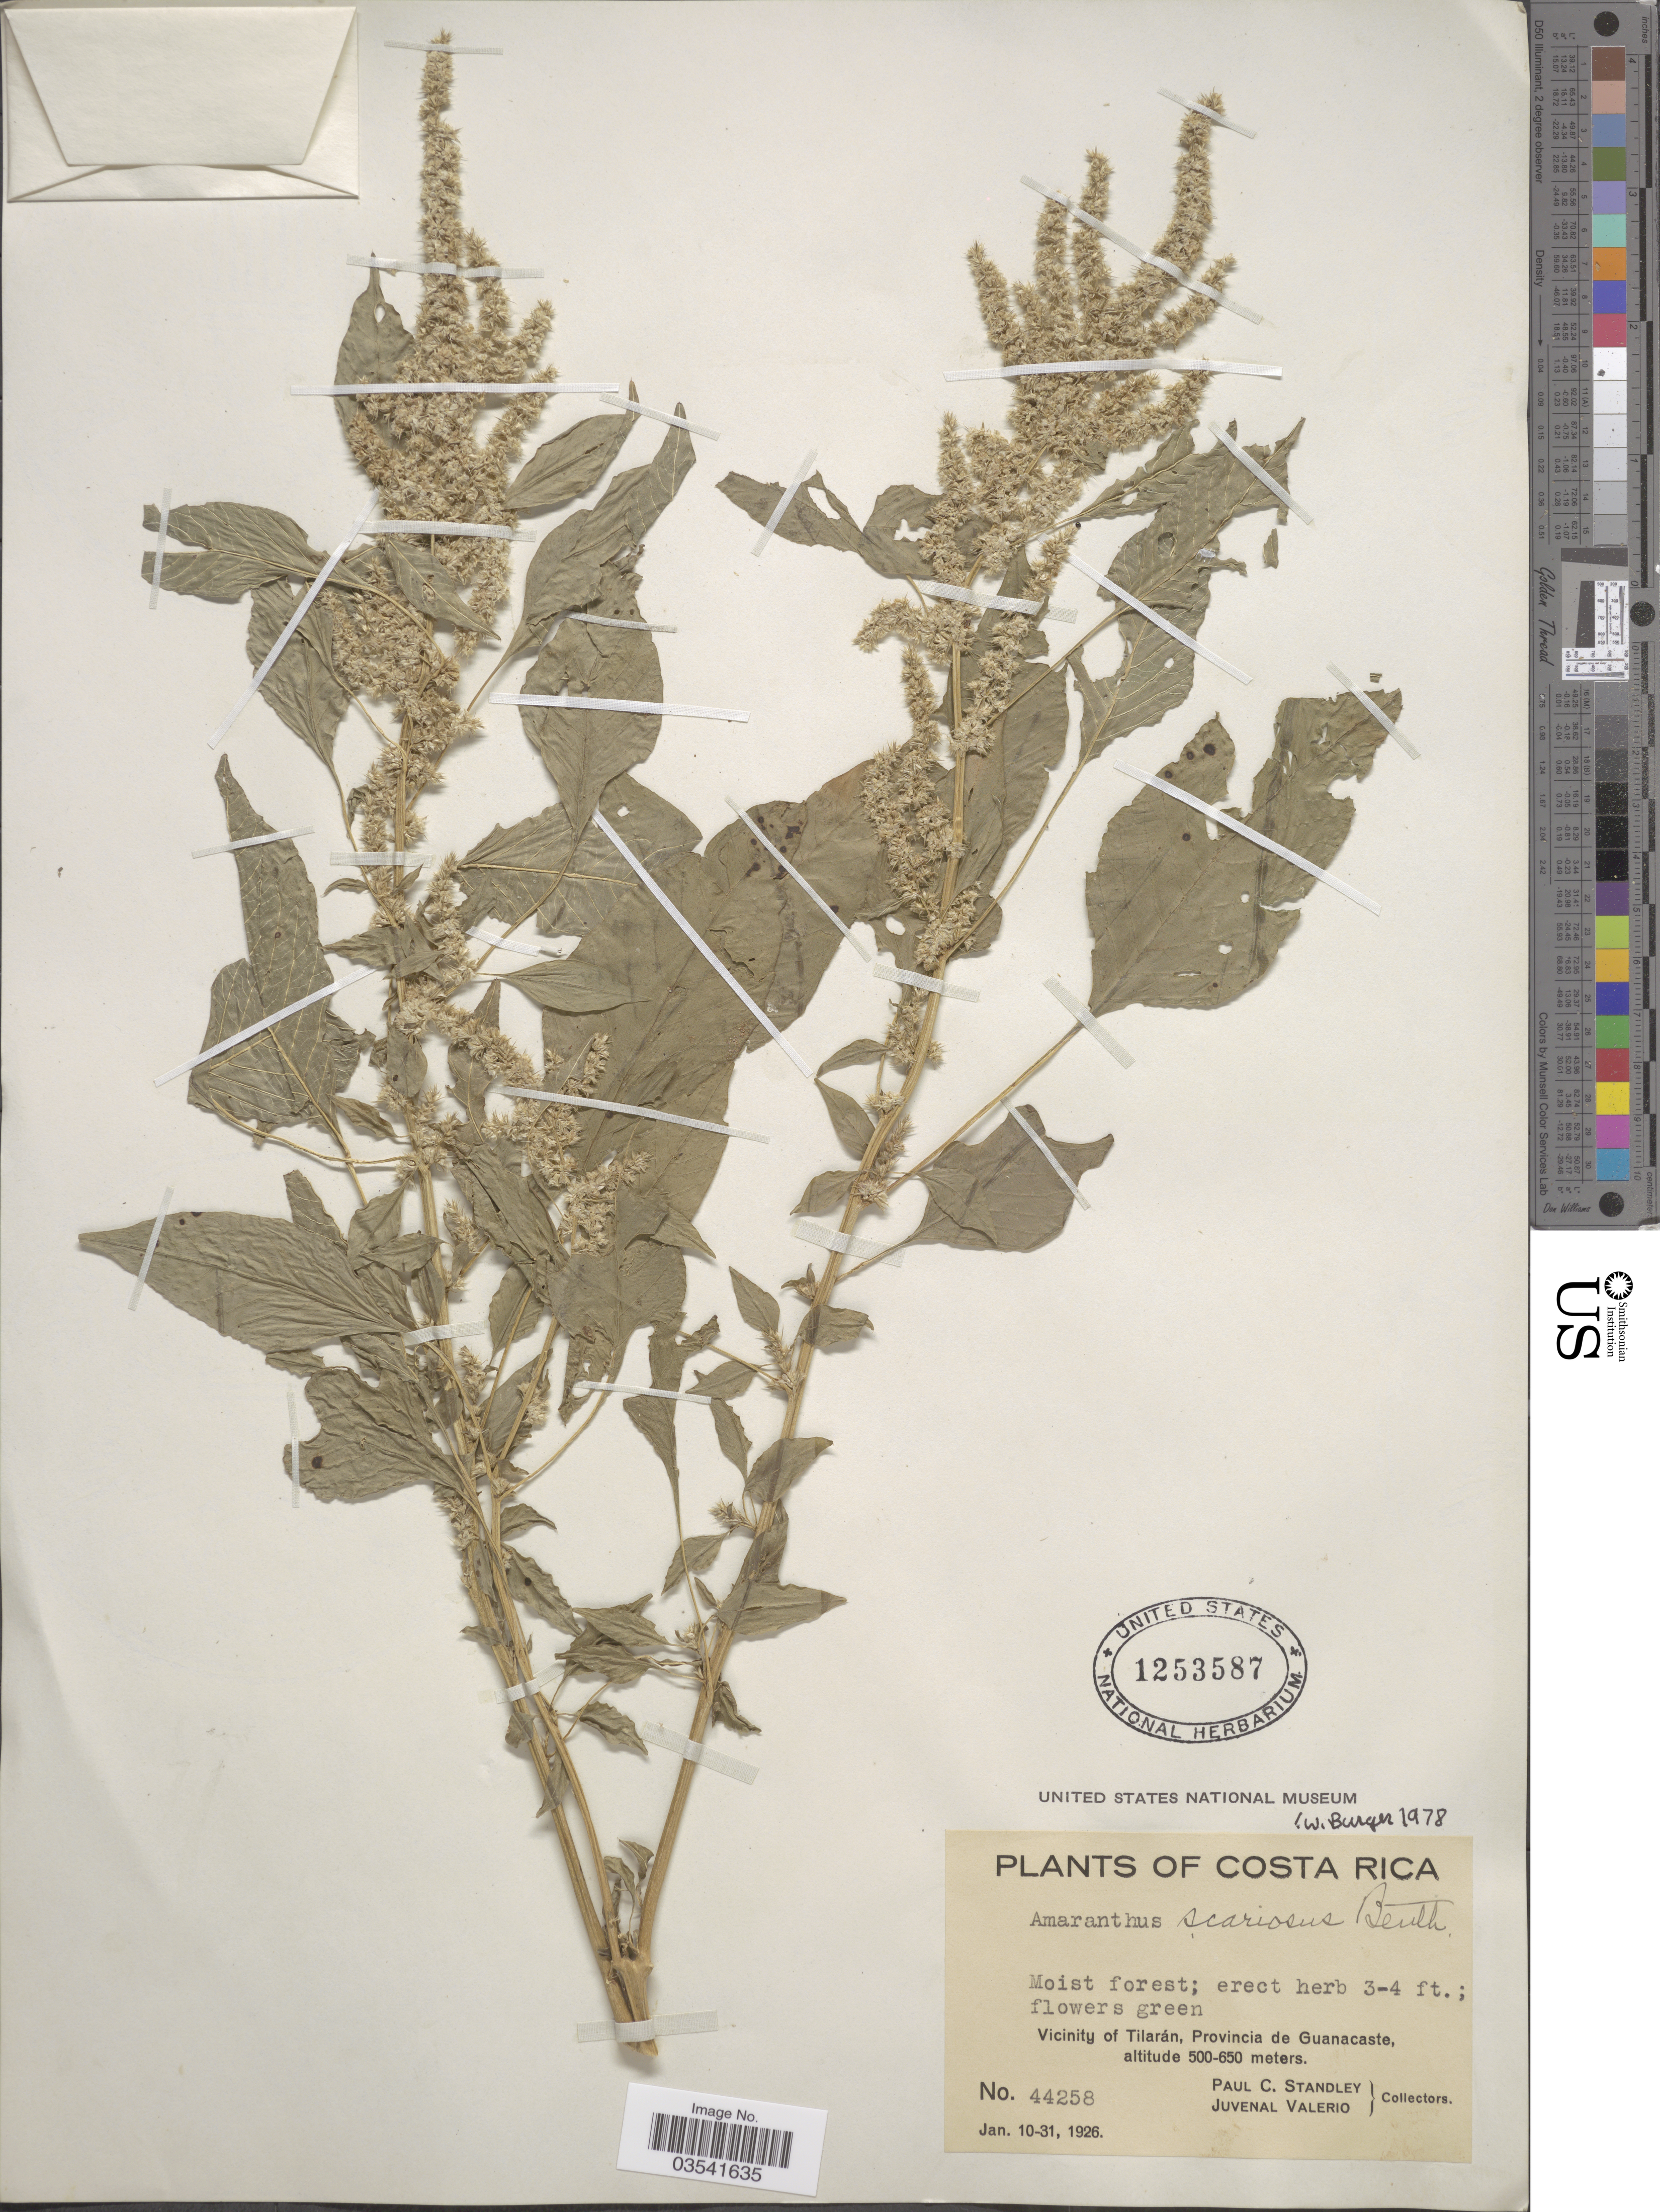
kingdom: Plantae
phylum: Tracheophyta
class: Magnoliopsida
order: Caryophyllales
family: Amaranthaceae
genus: Amaranthus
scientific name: Amaranthus scariosus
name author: Benth.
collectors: P. C. Standley & J. Valerio R.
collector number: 44258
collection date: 1926-01-10/1926-01-31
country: Costa Rica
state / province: Guanacaste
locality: Vicinity of Tilarán.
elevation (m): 500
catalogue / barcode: US 1253587